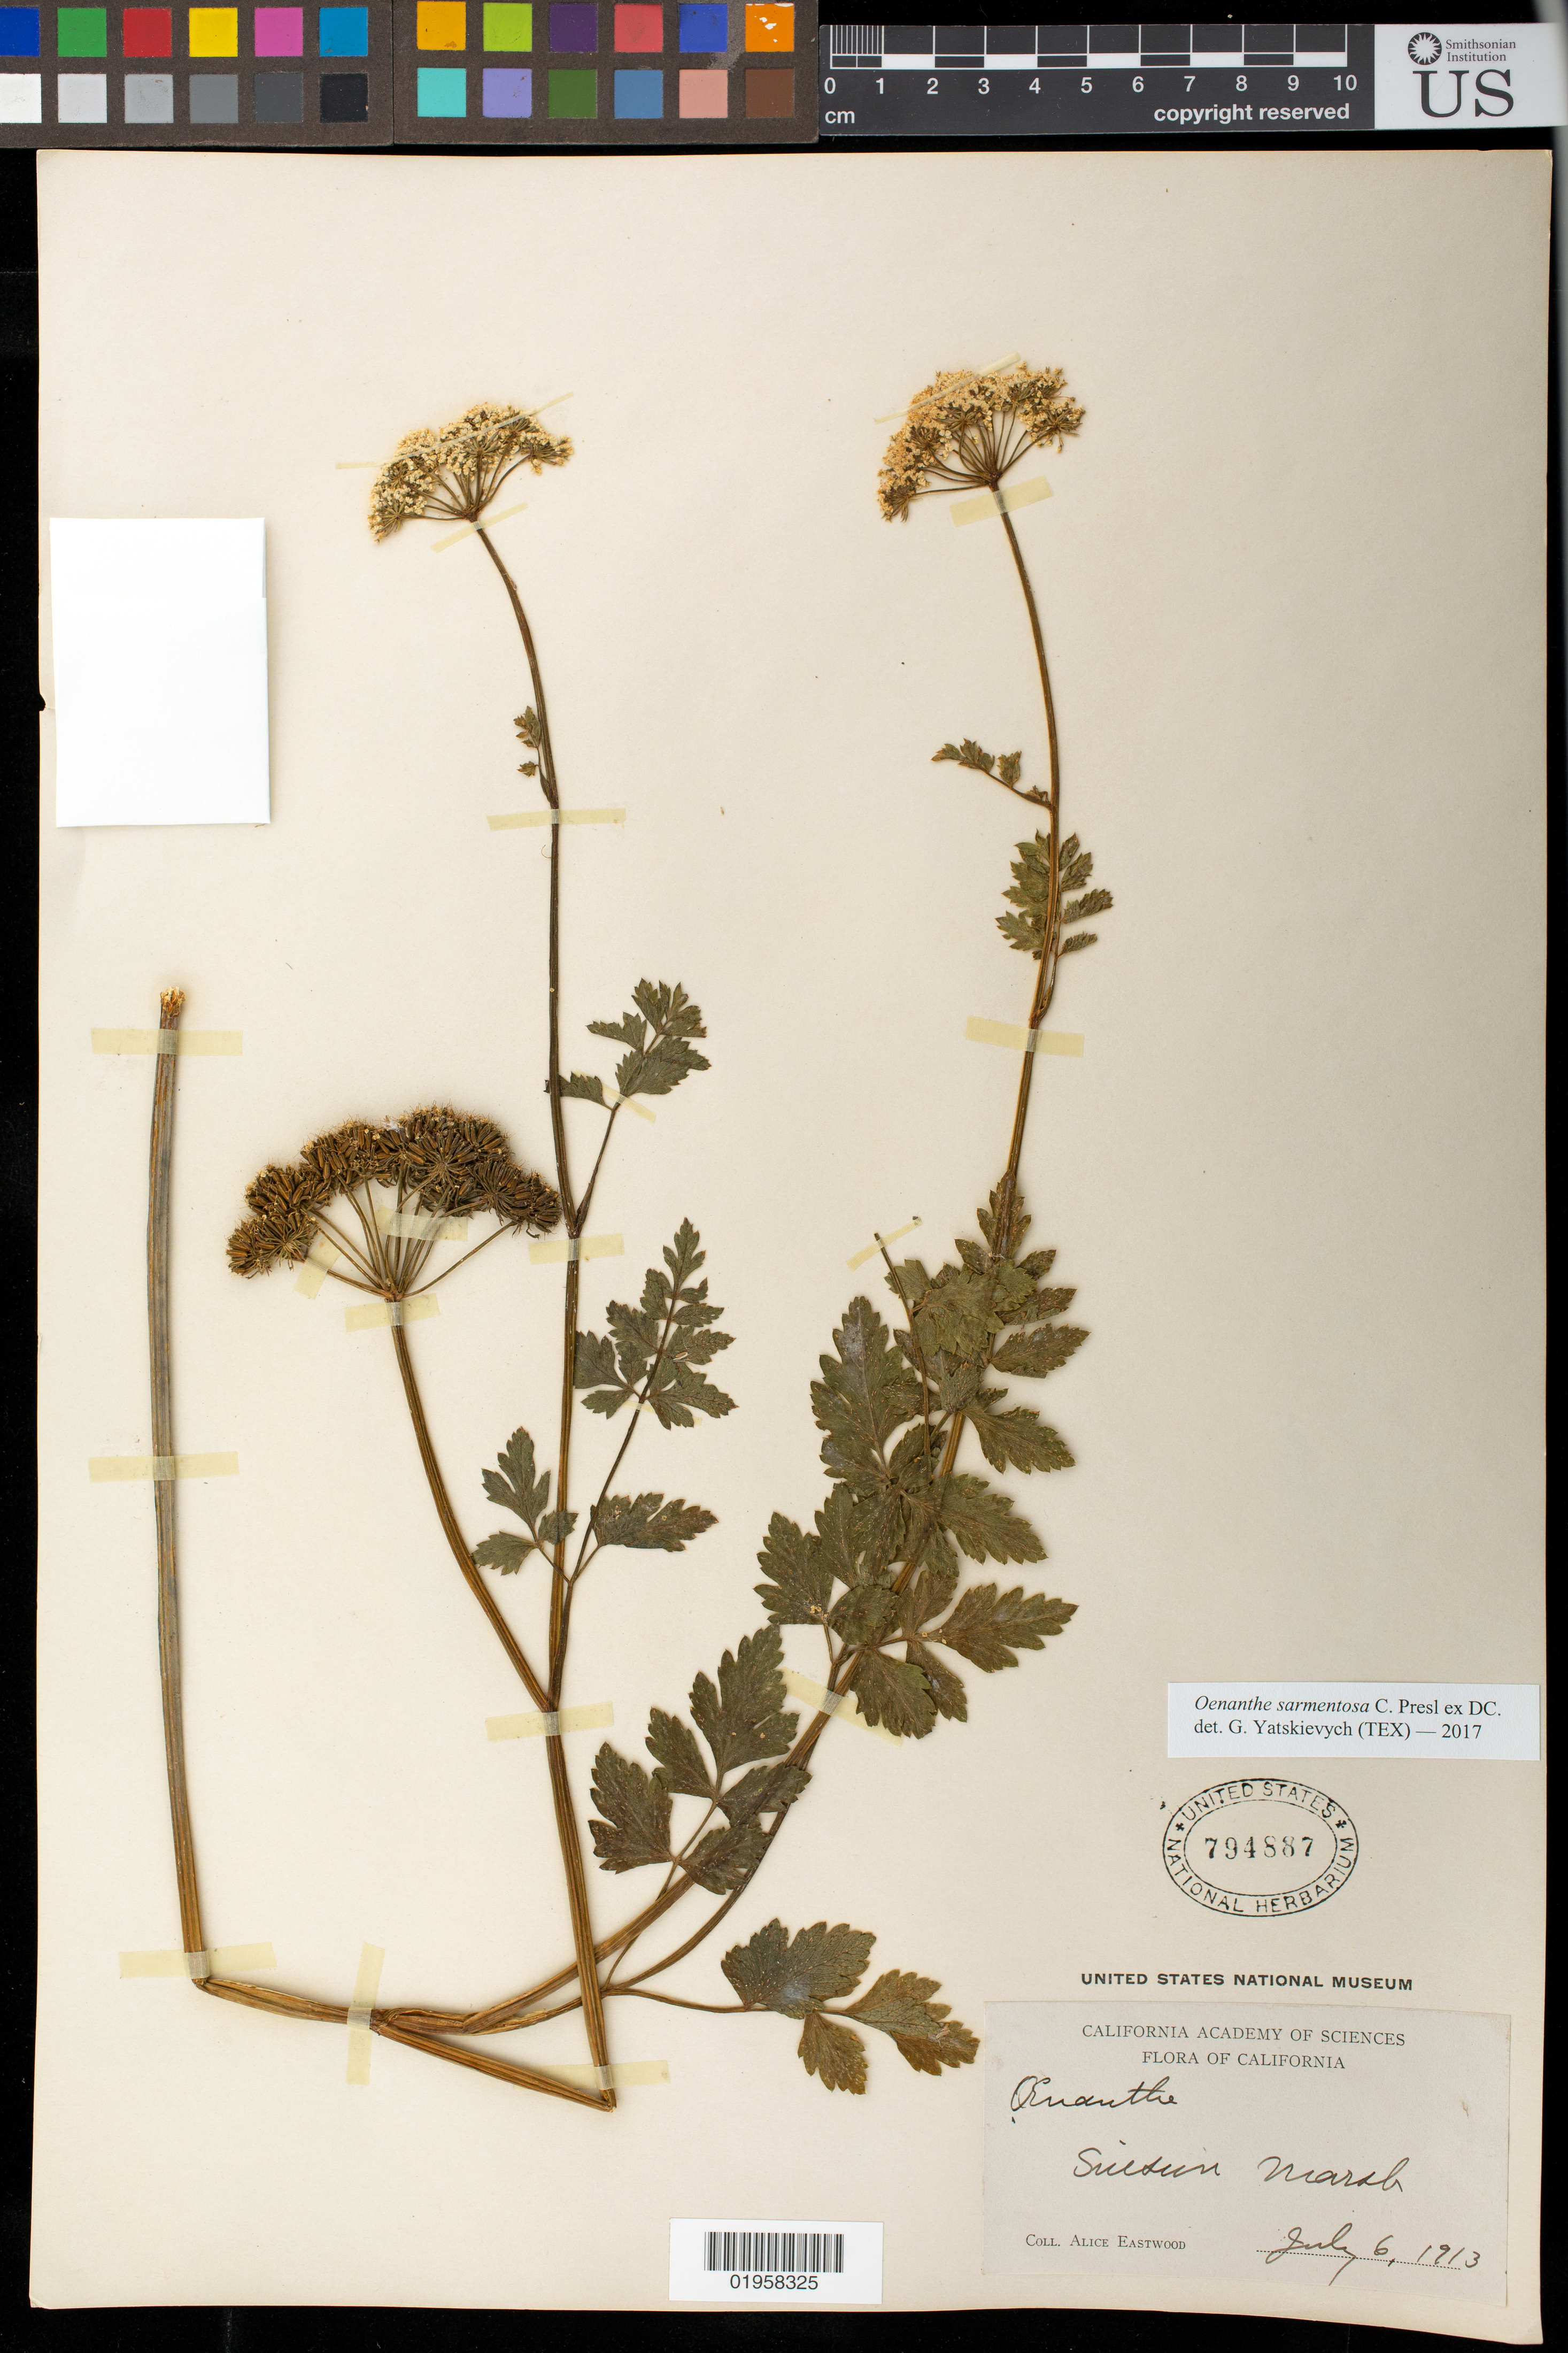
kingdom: Plantae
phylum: Tracheophyta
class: Magnoliopsida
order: Apiales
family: Apiaceae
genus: Oenanthe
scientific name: Oenanthe sarmentosa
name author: C. Presl ex DC.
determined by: Yatskievych, G. A.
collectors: A. Eastwood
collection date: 1913-07-06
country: United States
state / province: California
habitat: marsh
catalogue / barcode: US 794887